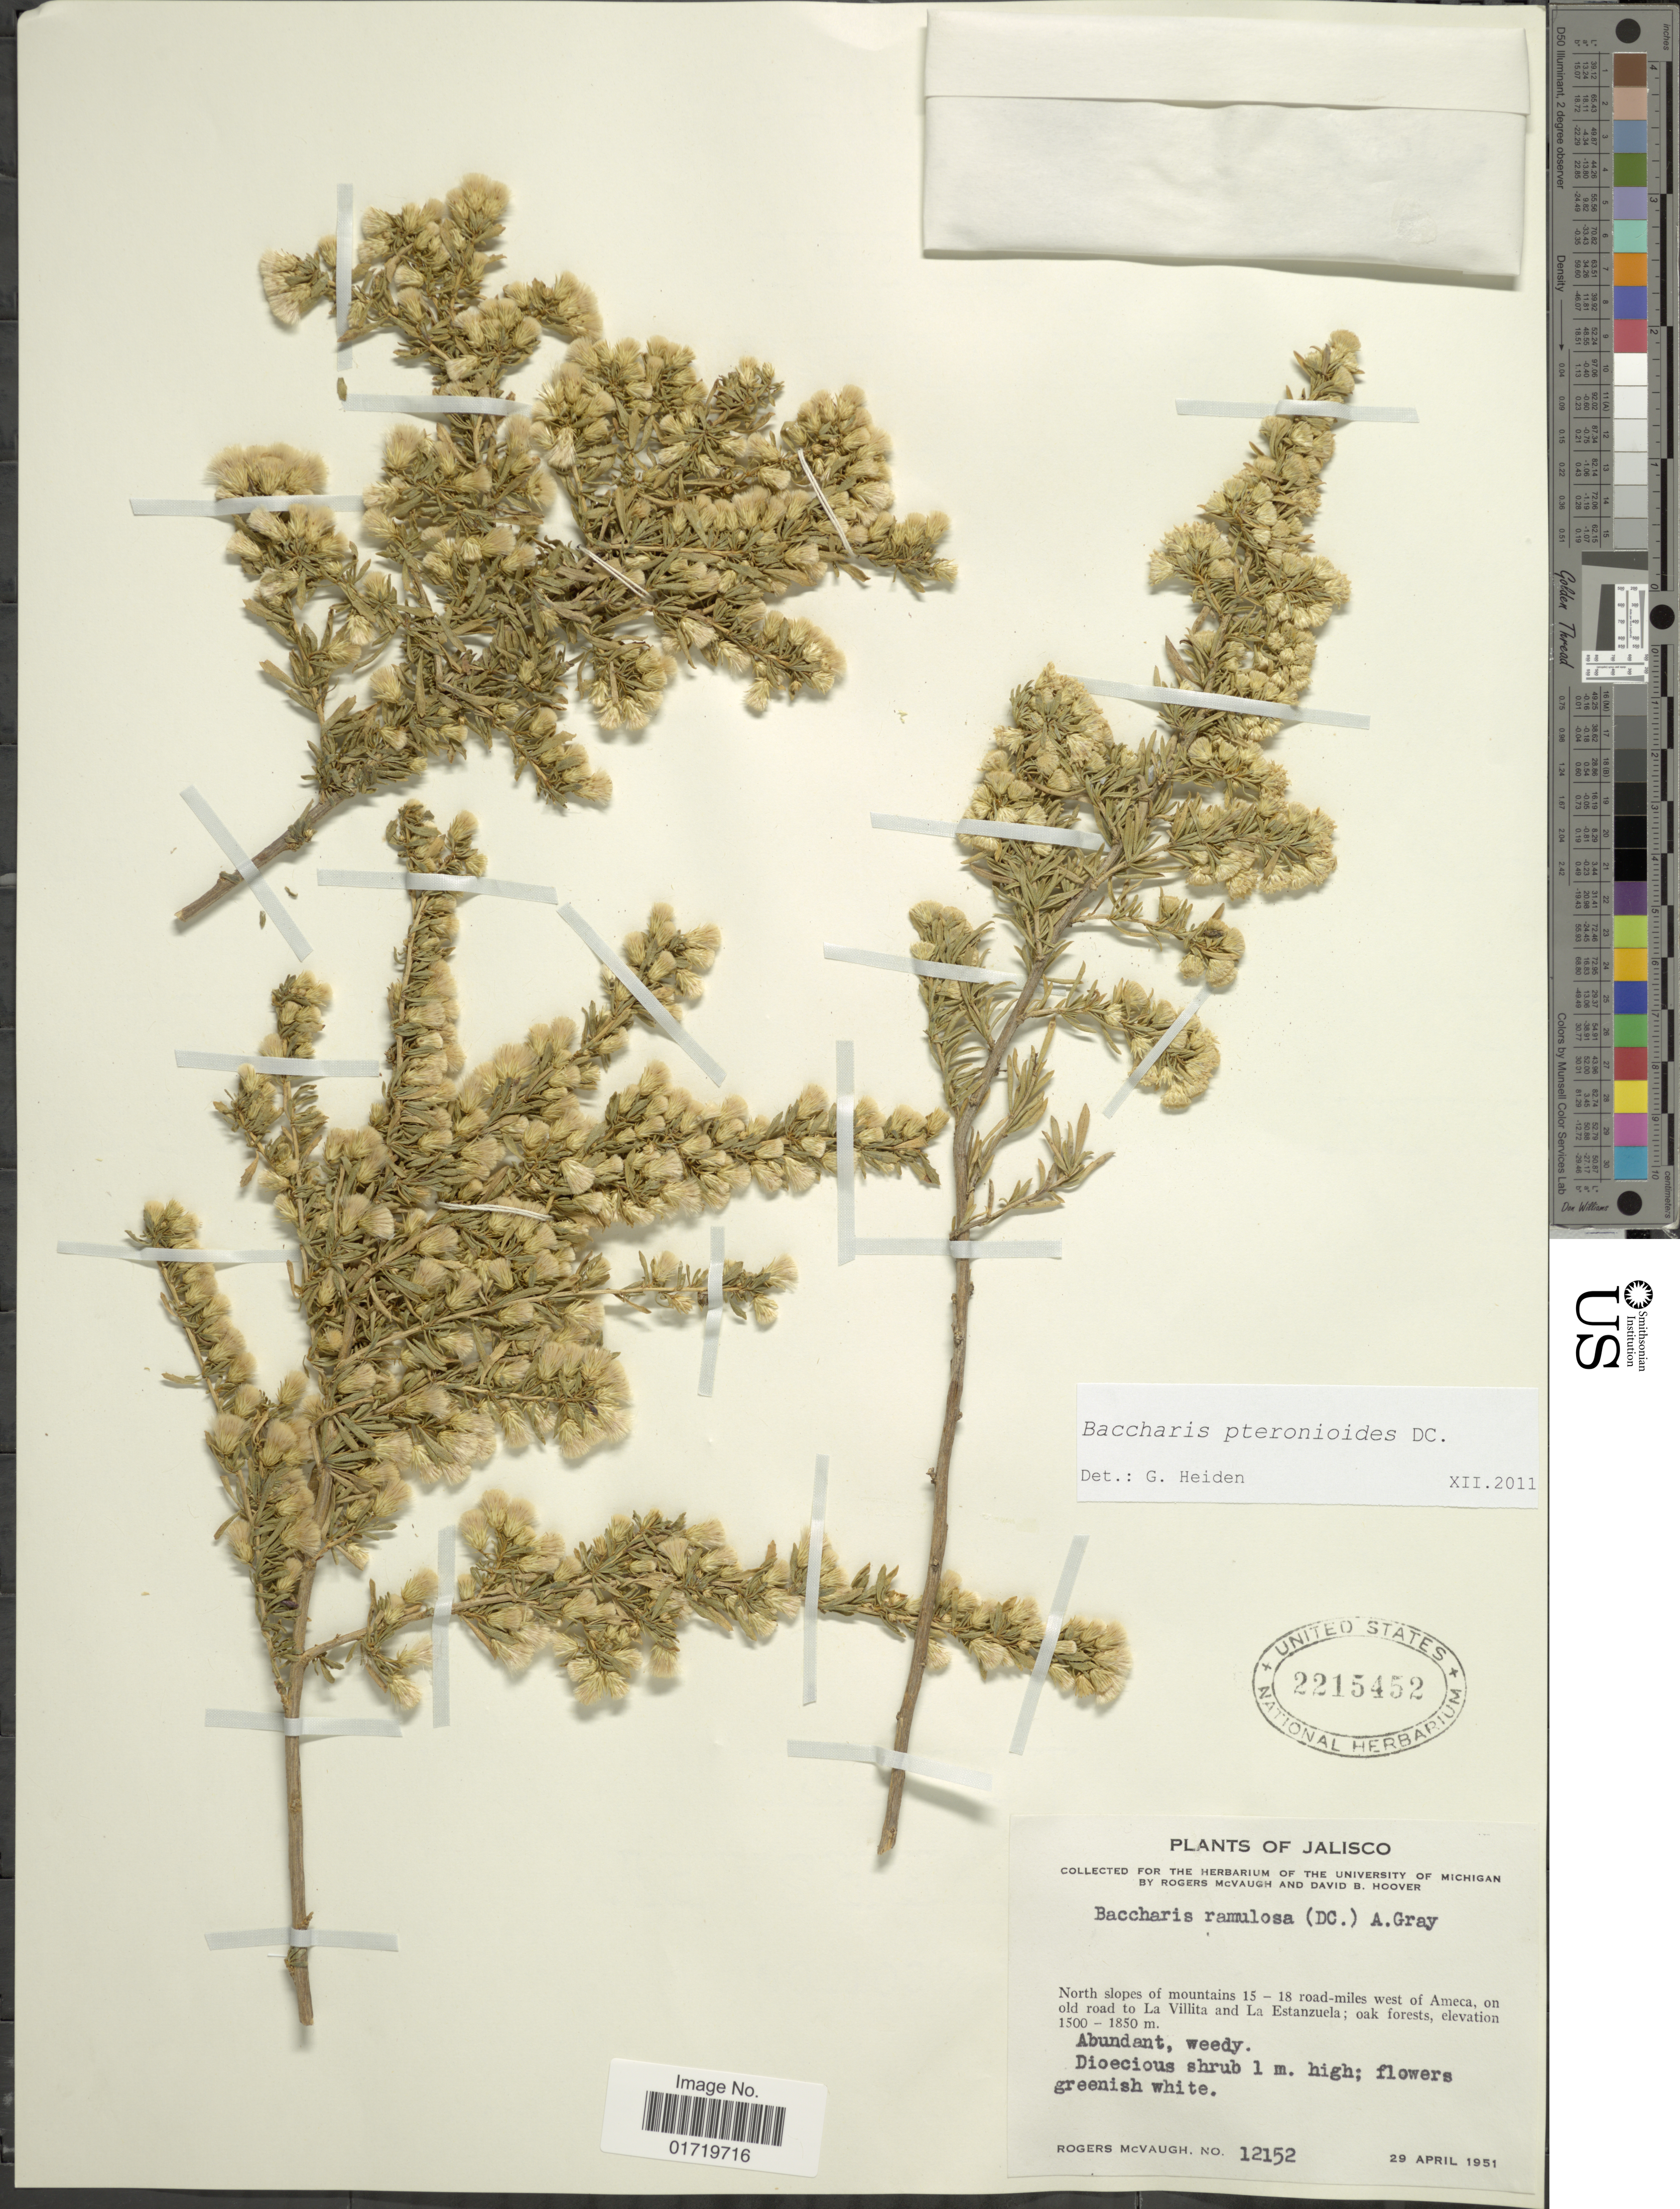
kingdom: Plantae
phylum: Tracheophyta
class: Magnoliopsida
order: Asterales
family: Asteraceae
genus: Baccharis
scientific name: Baccharis pteronioides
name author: DC.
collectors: R. McVaugh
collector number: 12152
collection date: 1951-04-29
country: Mexico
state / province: Jalisco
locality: North slopes of mountains 15-18 road-miles west of Ameca, on old road to La Villita and La Estanzuela; oak forest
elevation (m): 1500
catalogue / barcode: US 2215452